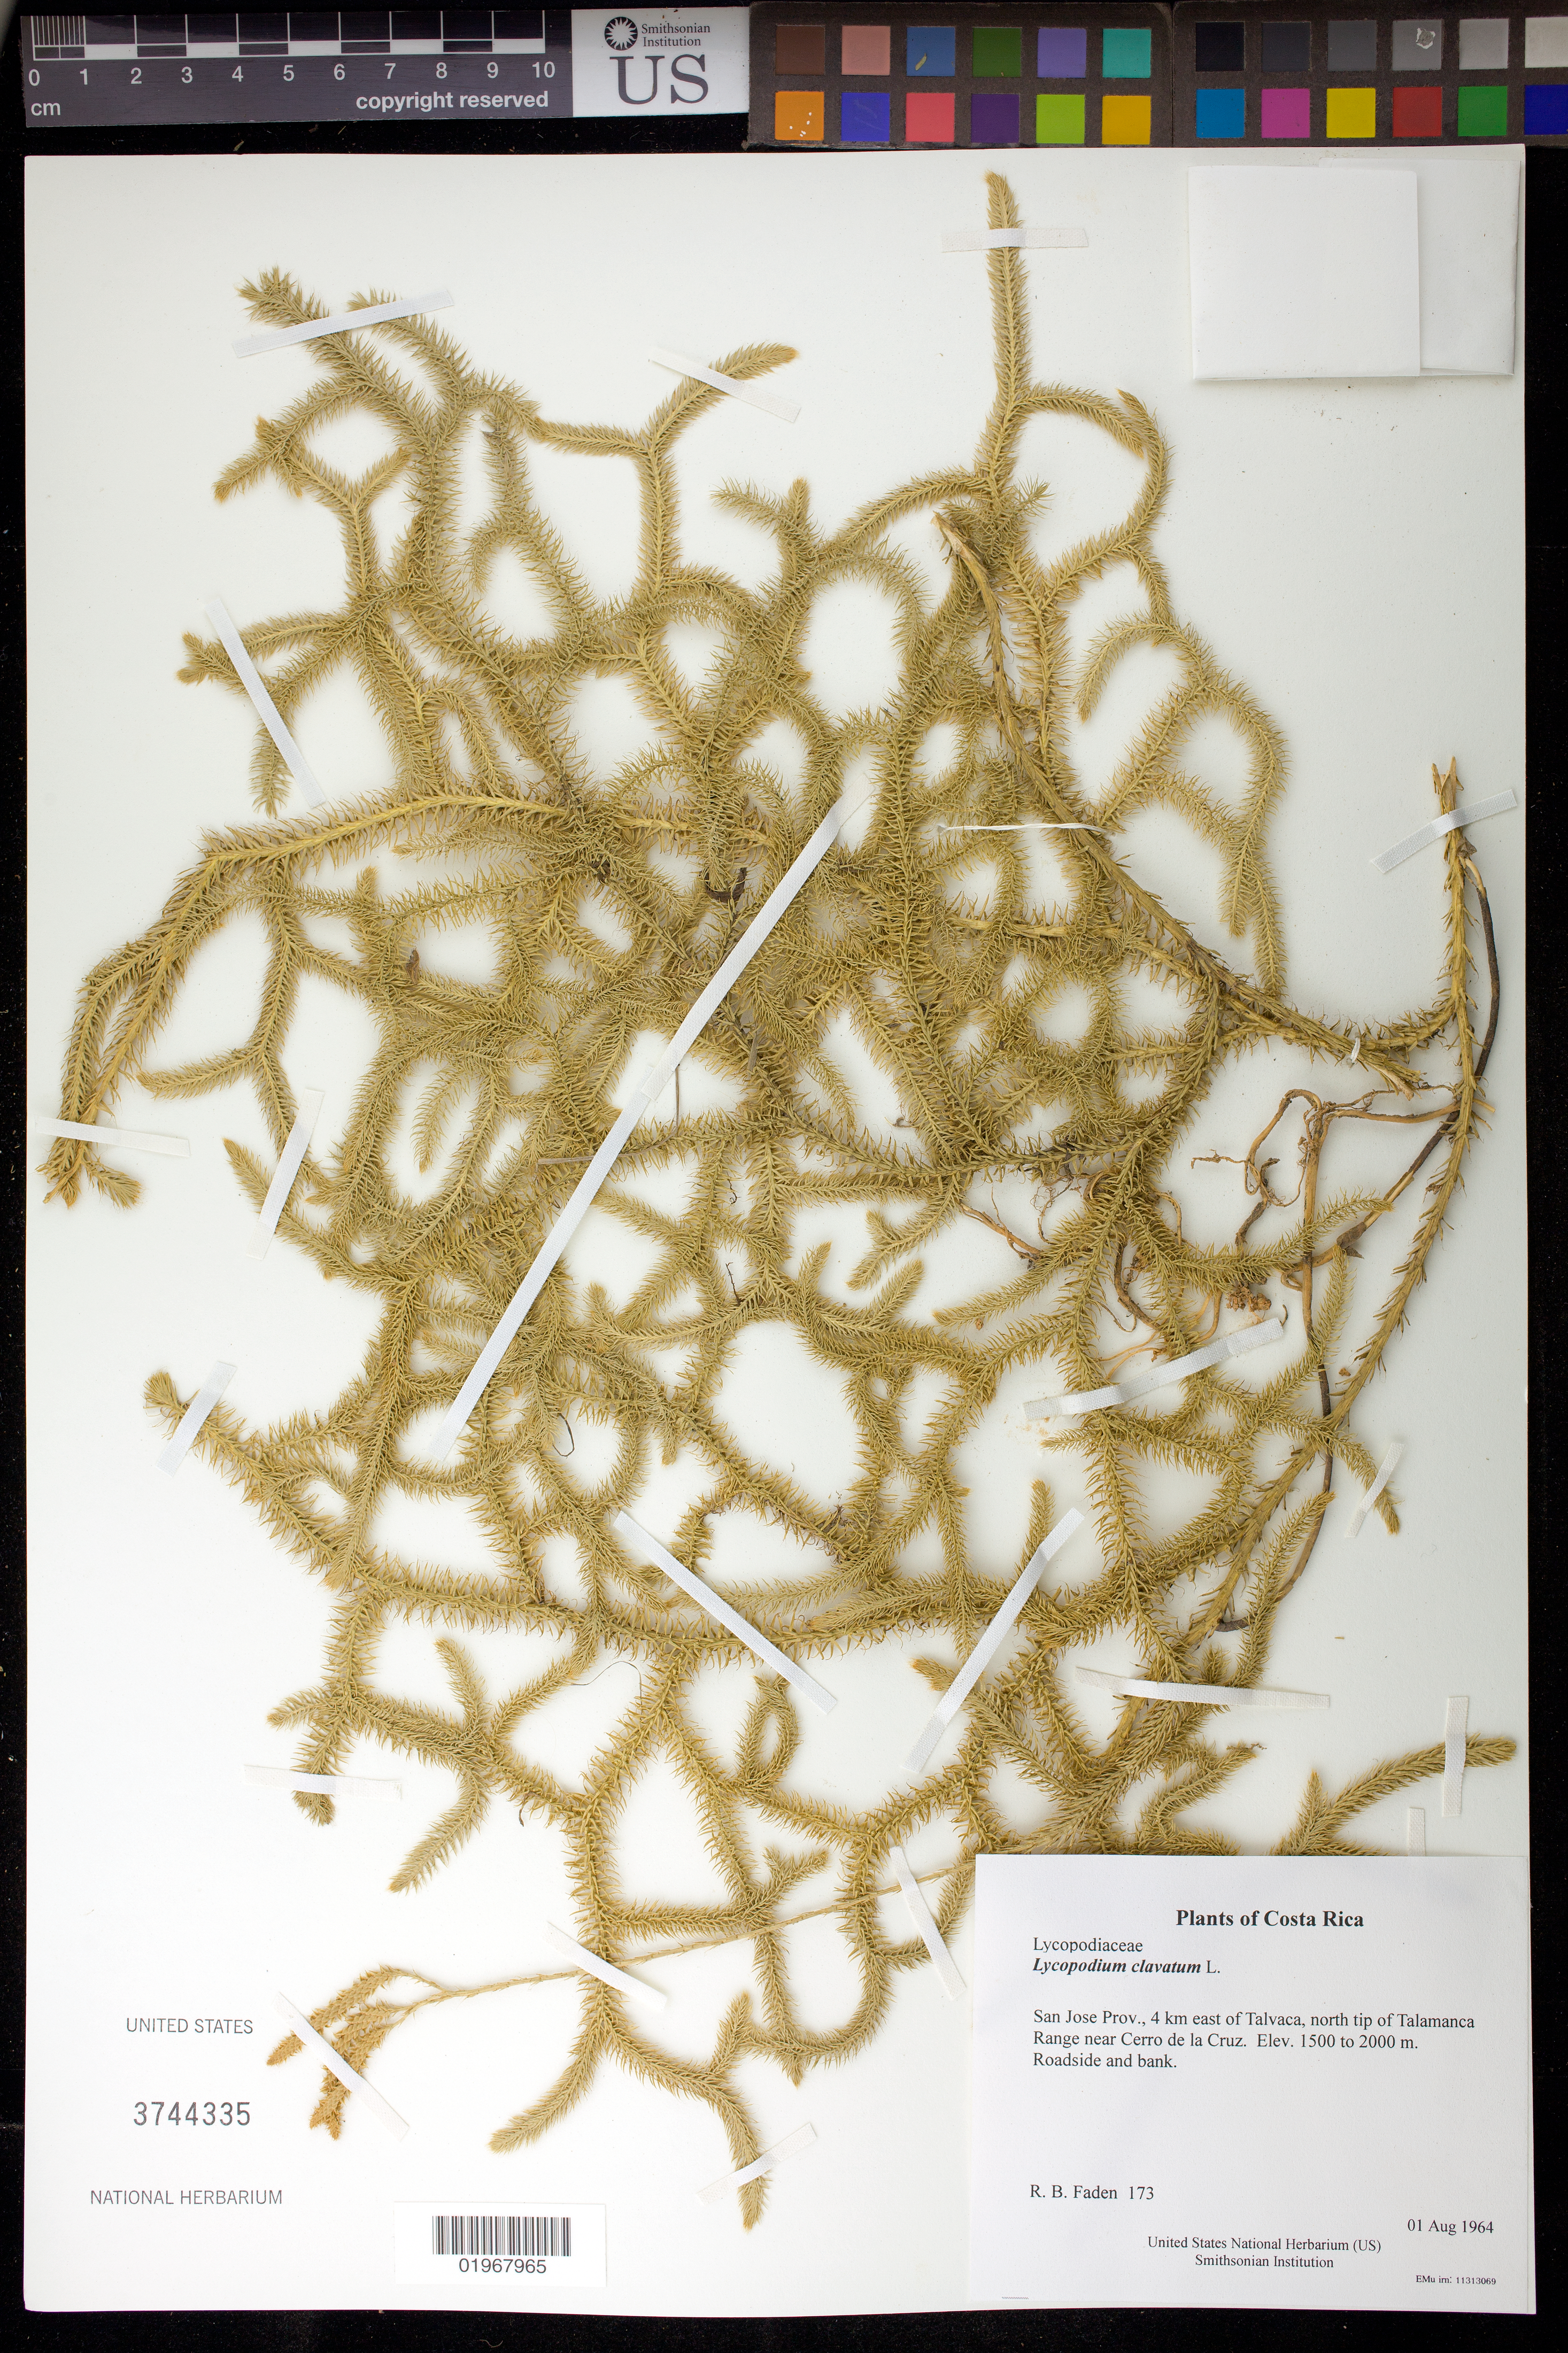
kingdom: Plantae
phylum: Tracheophyta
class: Lycopodiopsida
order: Lycopodiales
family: Lycopodiaceae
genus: Lycopodium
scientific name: Lycopodium clavatum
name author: L.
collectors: R. B. Faden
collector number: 173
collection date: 1964-08-01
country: Costa Rica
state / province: San Jose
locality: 4 km east of Talvaca, north tip of Talamanca Range near Cerro de la Cruz.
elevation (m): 1500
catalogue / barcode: US 3744335